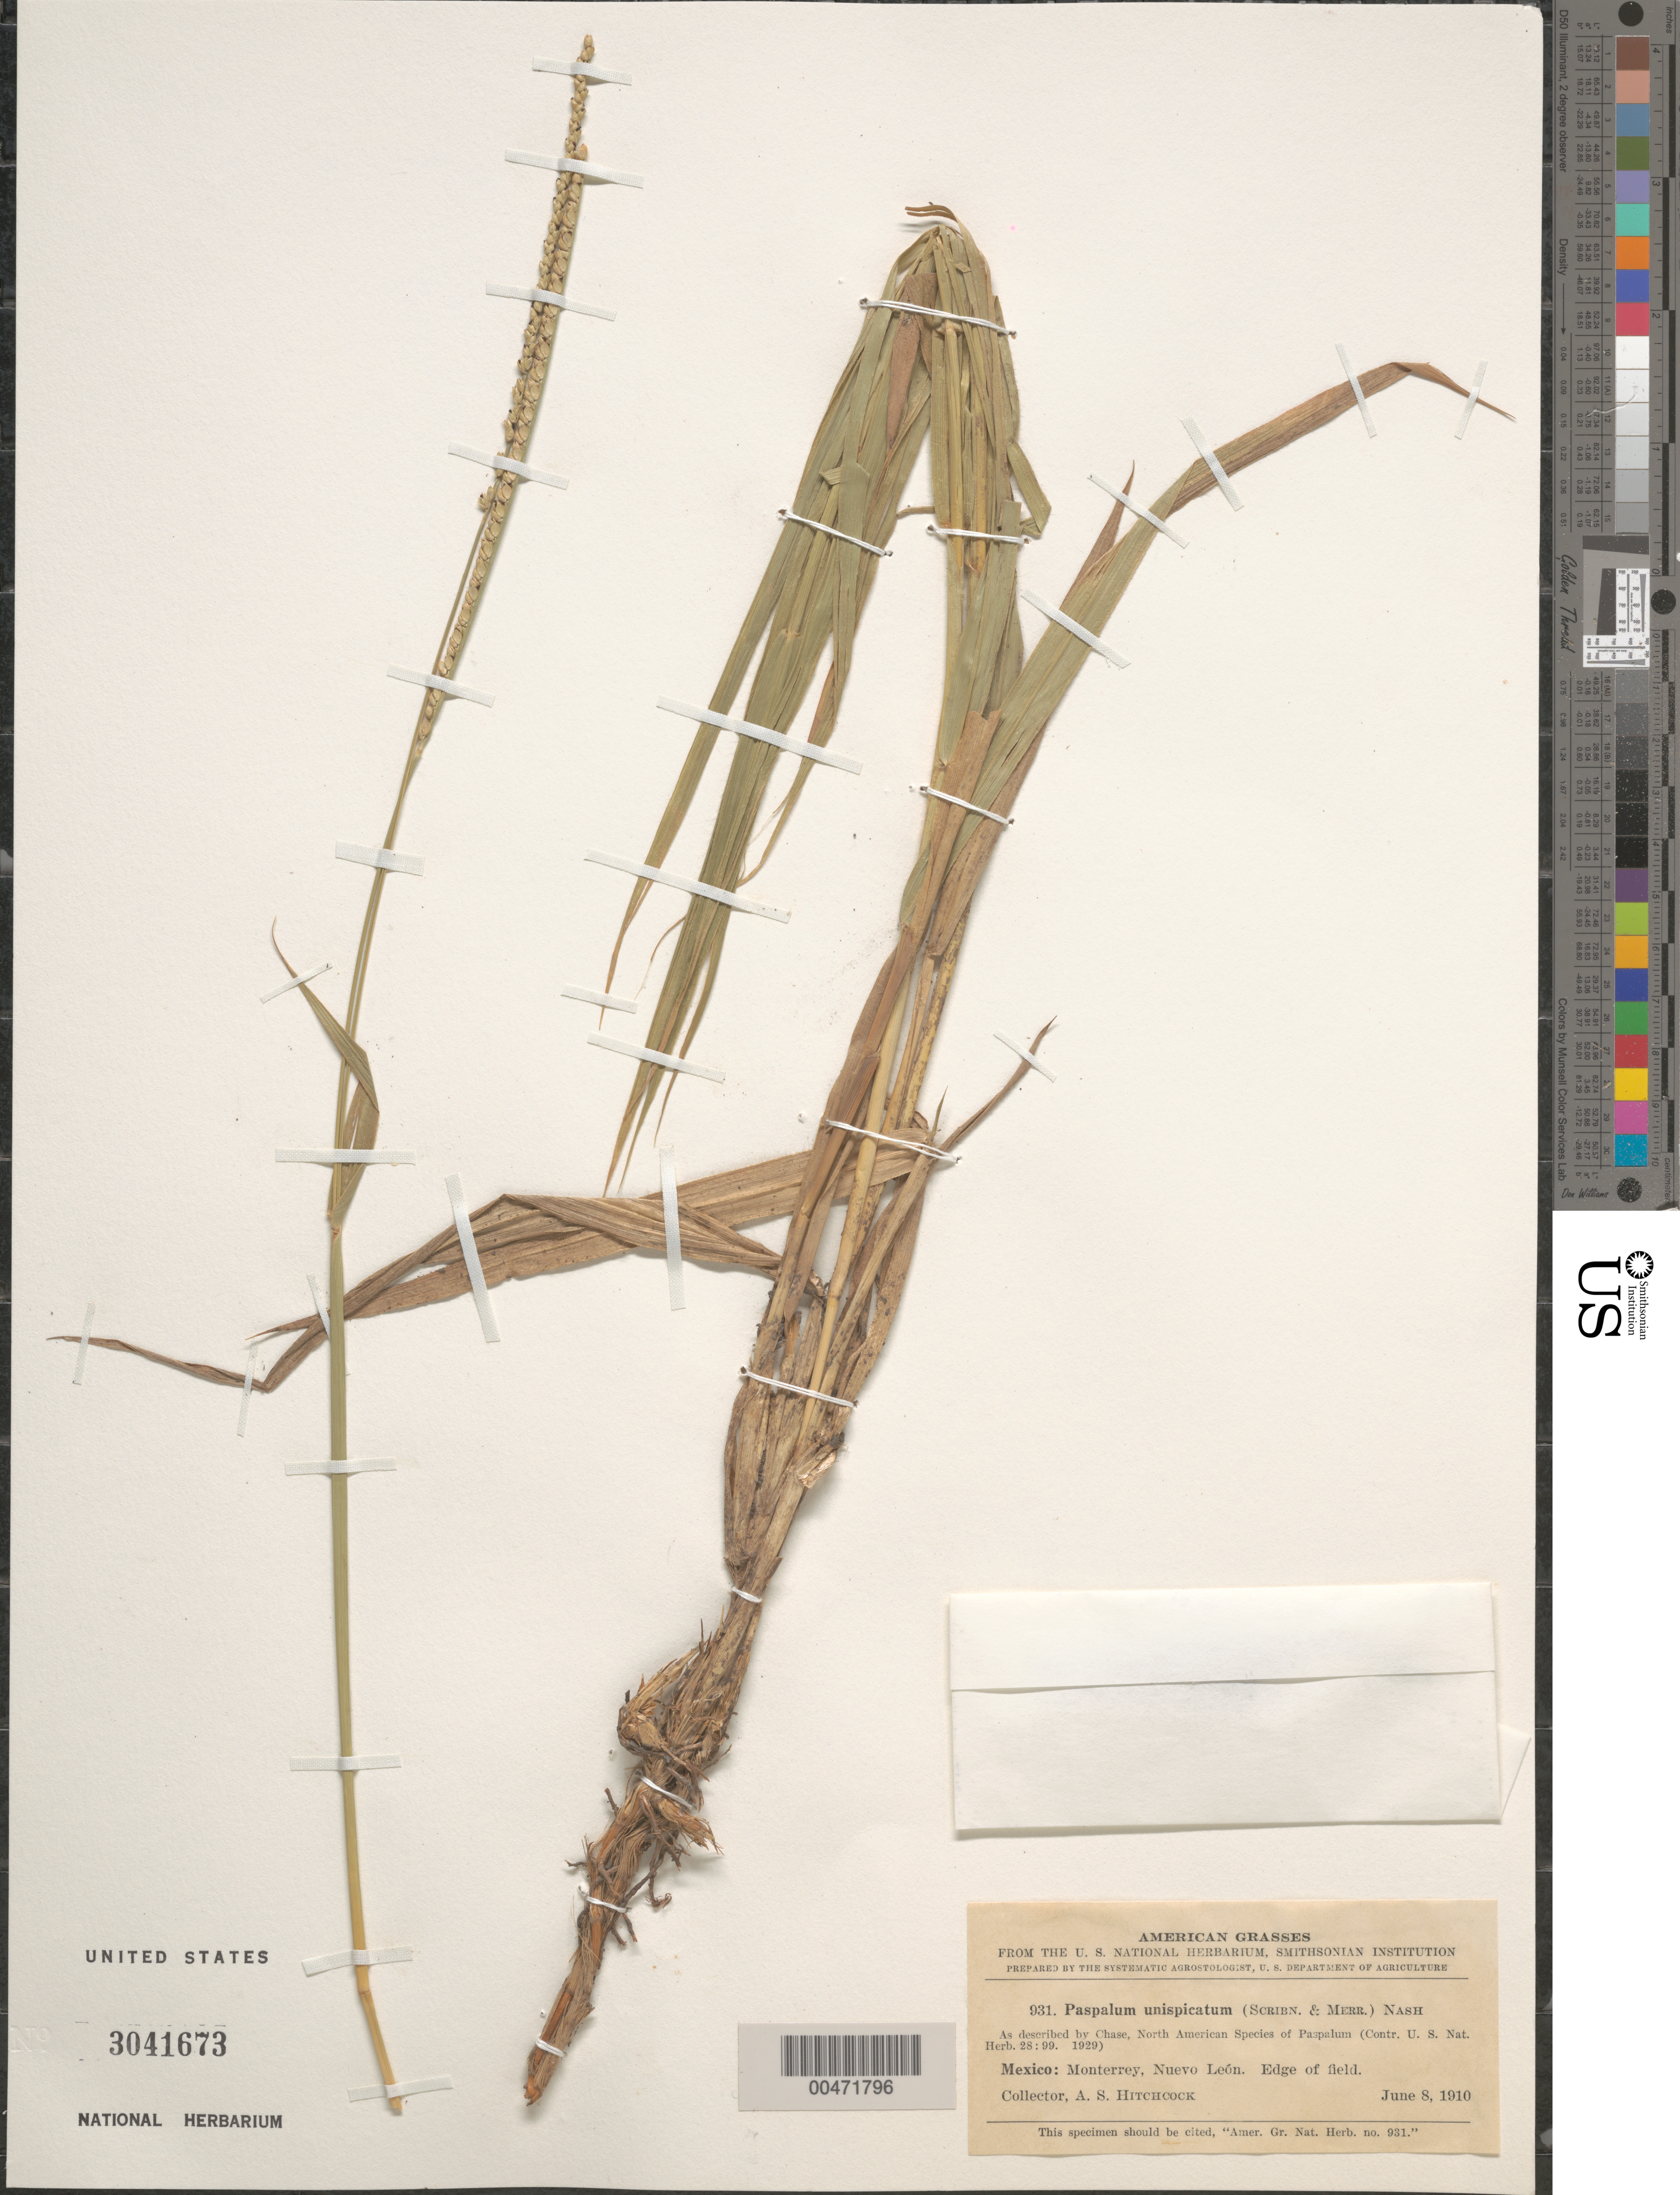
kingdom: Plantae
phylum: Tracheophyta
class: Liliopsida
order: Poales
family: Poaceae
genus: Paspalum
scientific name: Paspalum unispicatum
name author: (Scribn. & Merr.) Nash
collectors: A. S. Hitchcock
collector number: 931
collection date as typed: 8 Jun 1910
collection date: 1910-06-08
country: Mexico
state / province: Nuevo León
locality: Monterrey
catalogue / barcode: US 3041673